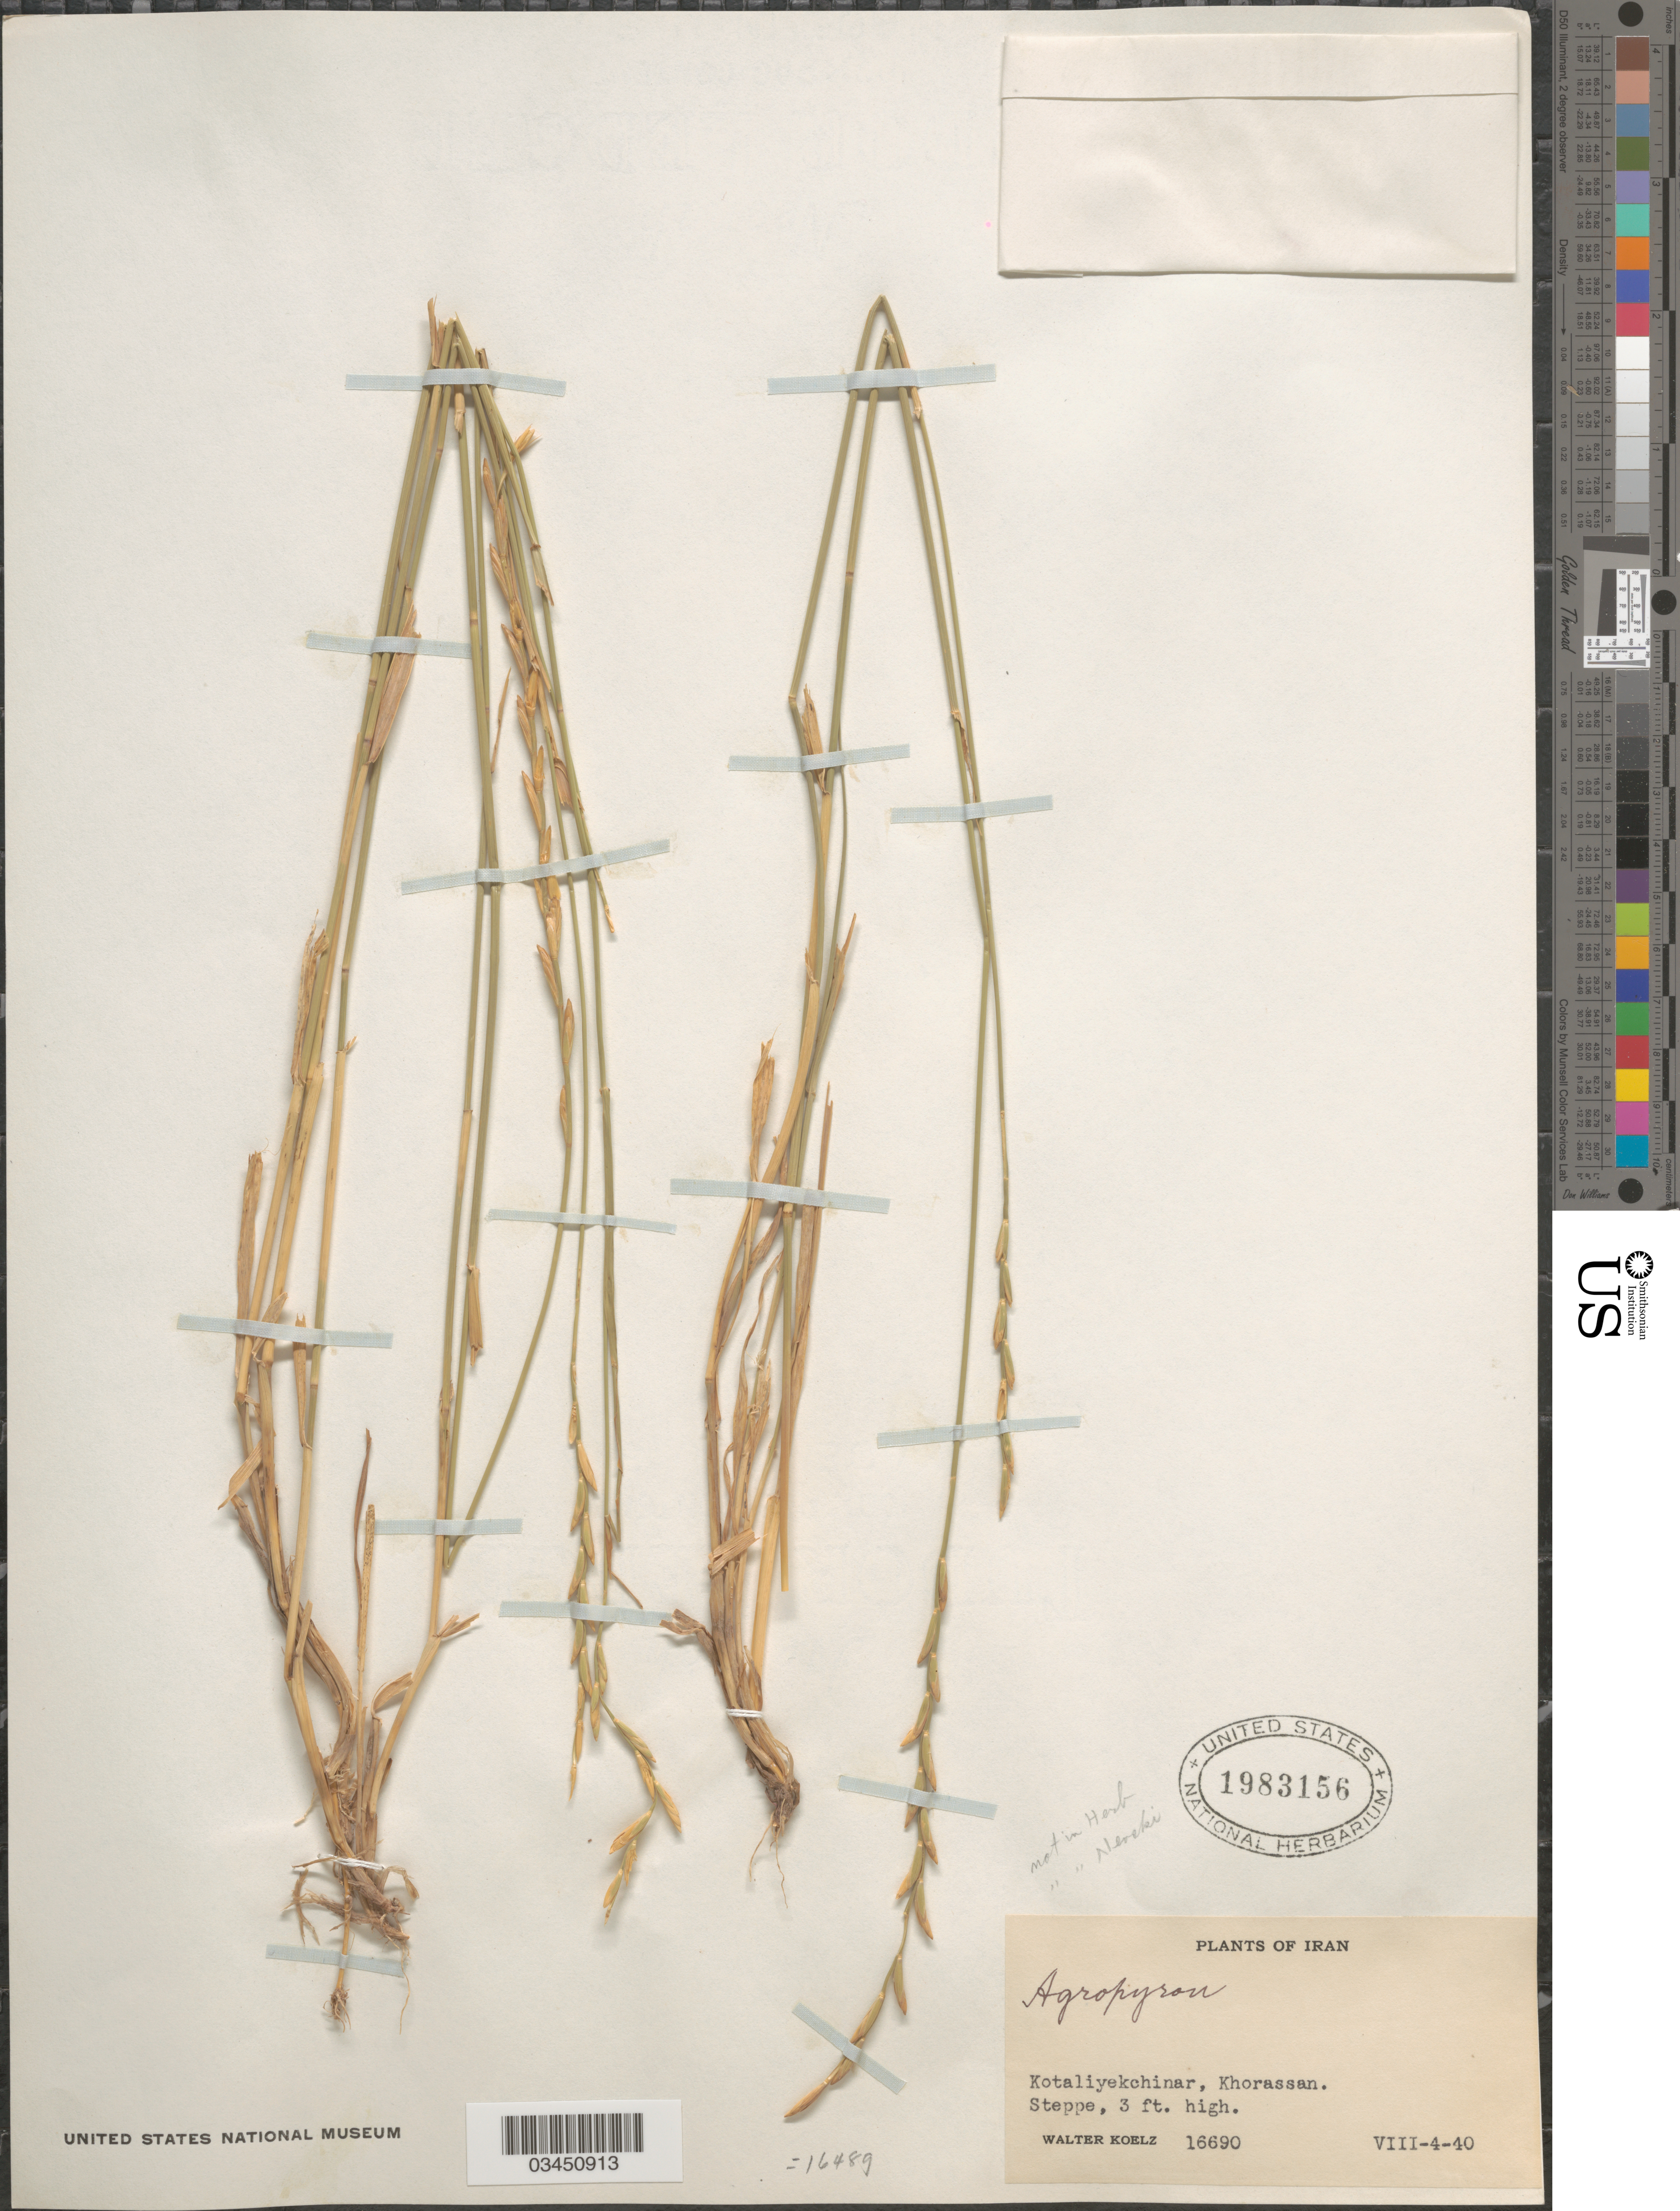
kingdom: Plantae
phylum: Tracheophyta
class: Liliopsida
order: Poales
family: Poaceae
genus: Elymus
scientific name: Elymus sp.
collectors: W. N. Koelz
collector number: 16690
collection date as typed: Transcribed d/m/y: 4/8/40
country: Iran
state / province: Khorasan [obsolete]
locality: Kotaliyekchinar, Khorassan.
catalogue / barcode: US 1983156